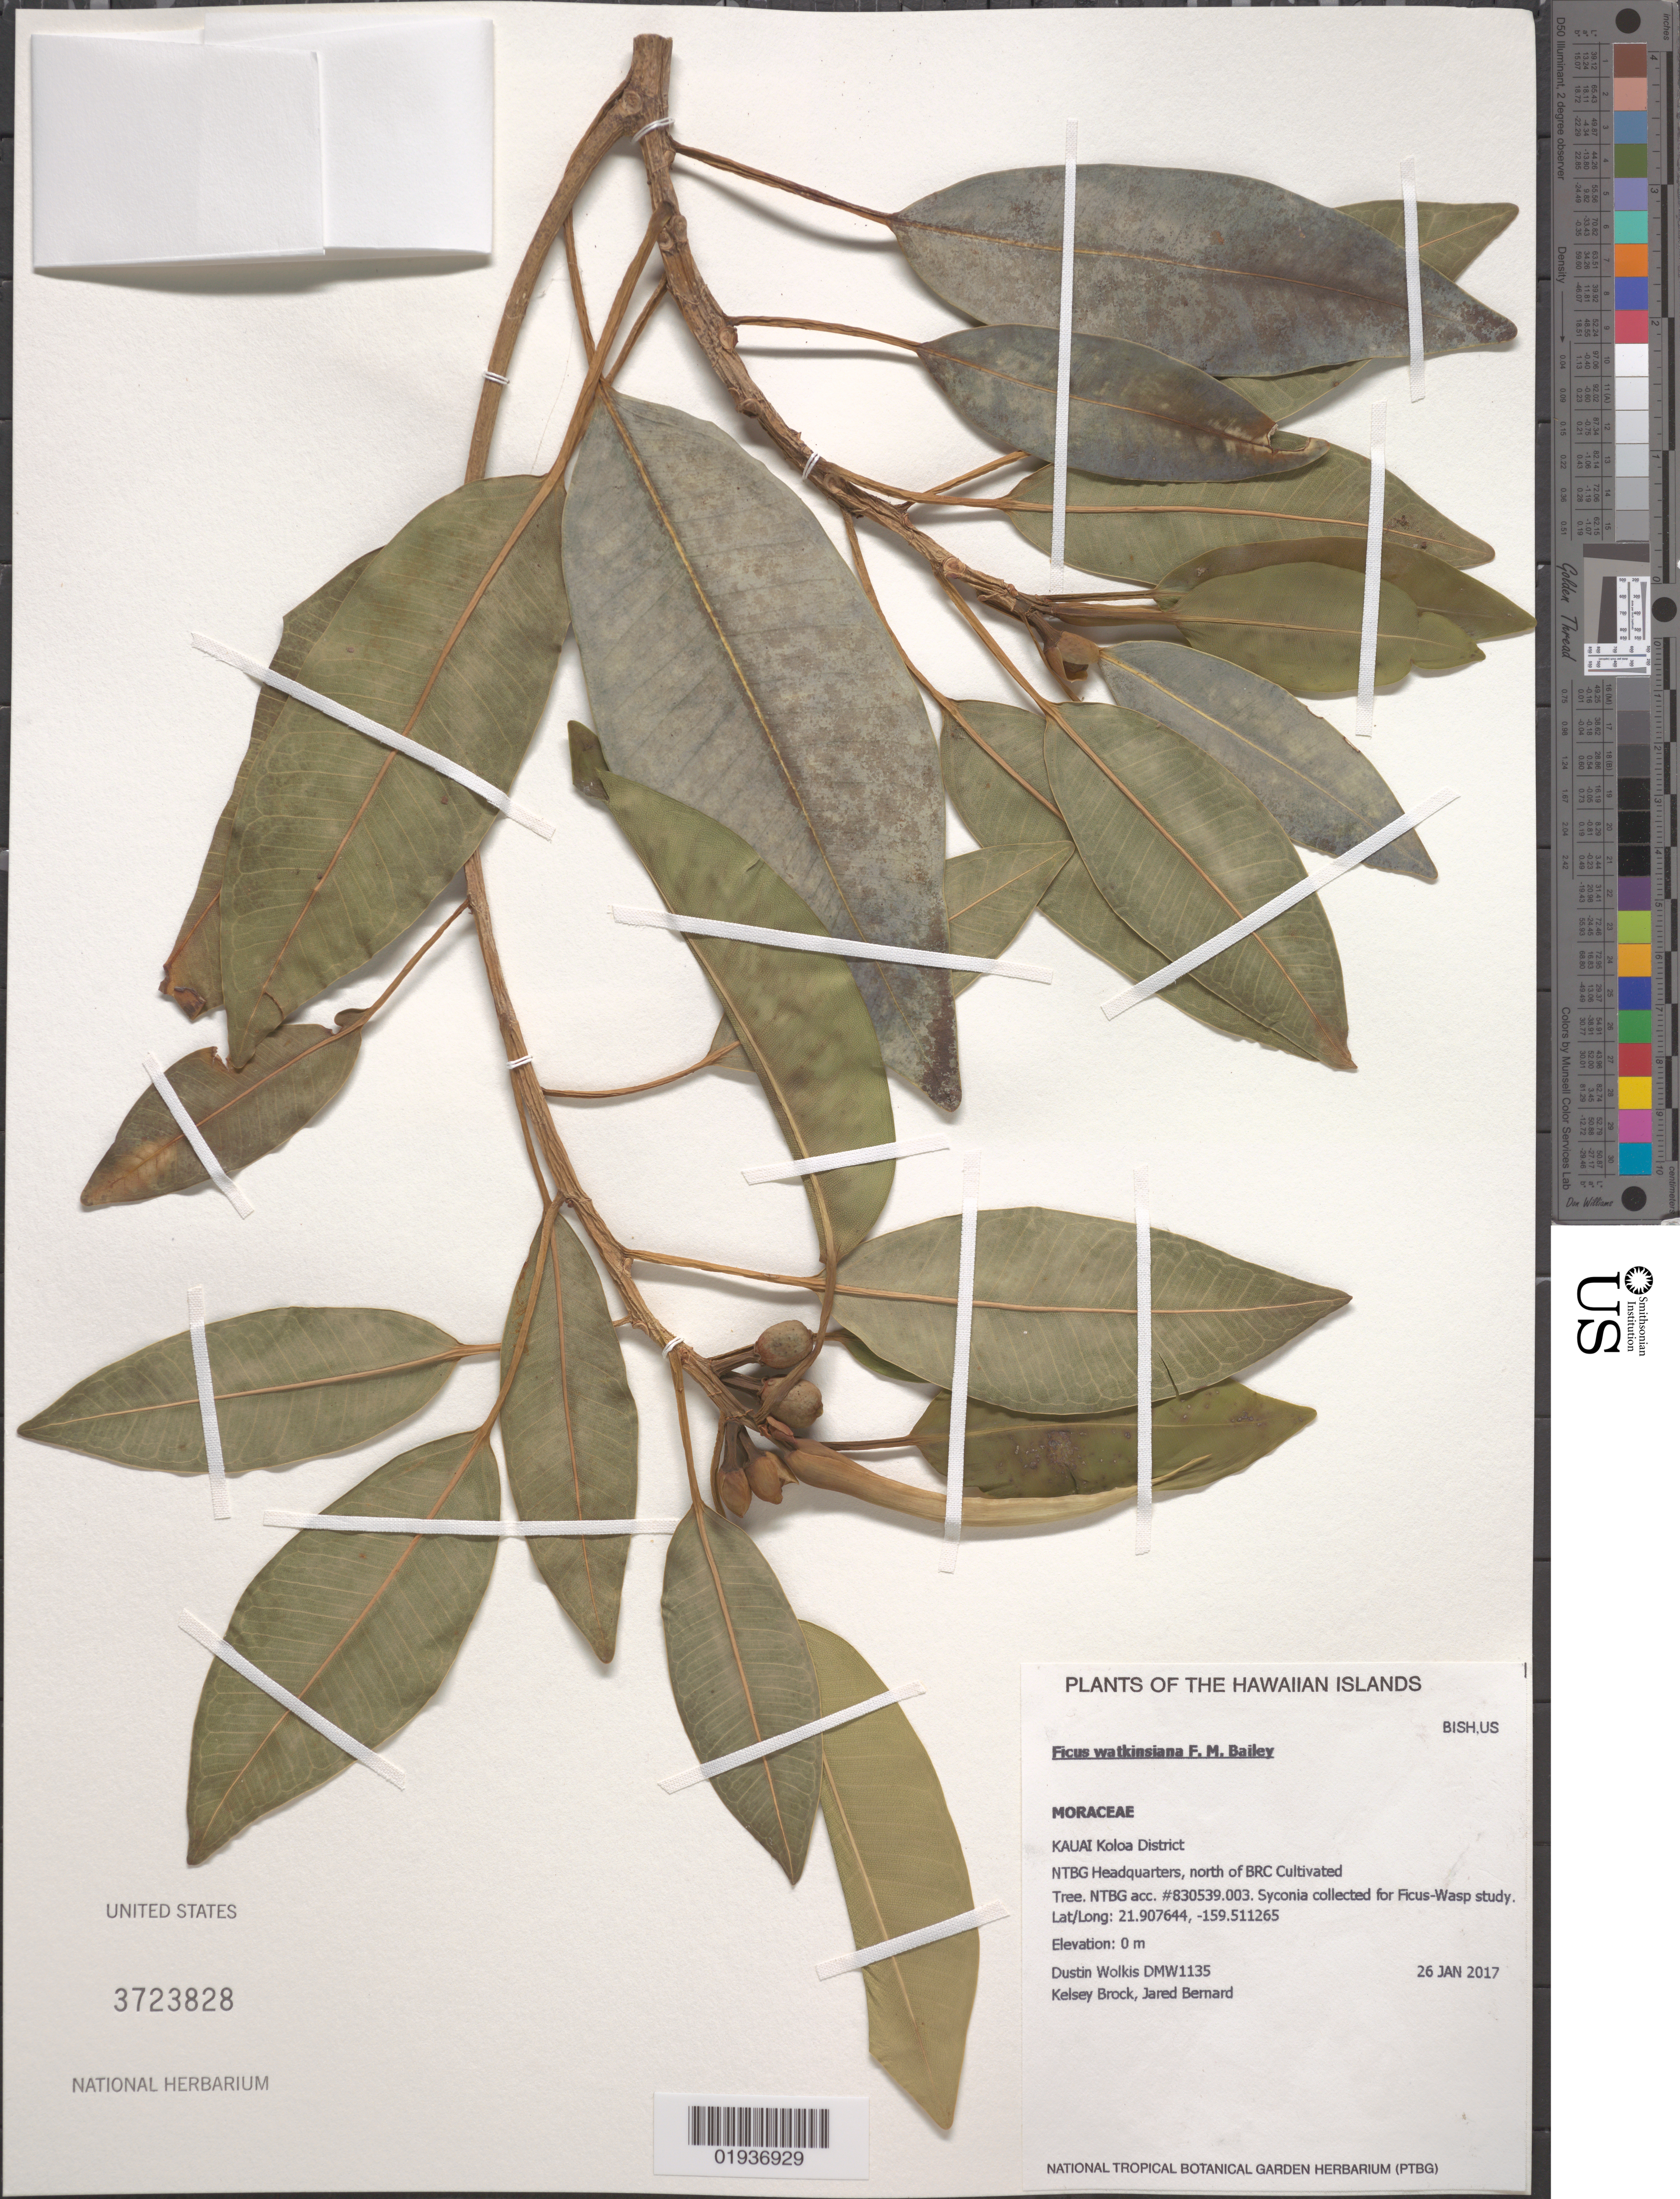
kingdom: Plantae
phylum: Tracheophyta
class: Magnoliopsida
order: Rosales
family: Moraceae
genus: Ficus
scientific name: Ficus watkinsiana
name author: F.M. Bailey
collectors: D. Wolkis, K. Brock & J. Bernard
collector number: DMW1135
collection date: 2017-01-26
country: United States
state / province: Hawaii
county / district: Kauai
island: Hawaii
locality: Koloa District, Headquarters, north of BRC, National Tropical Botanical Garden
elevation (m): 0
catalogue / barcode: US 3723828